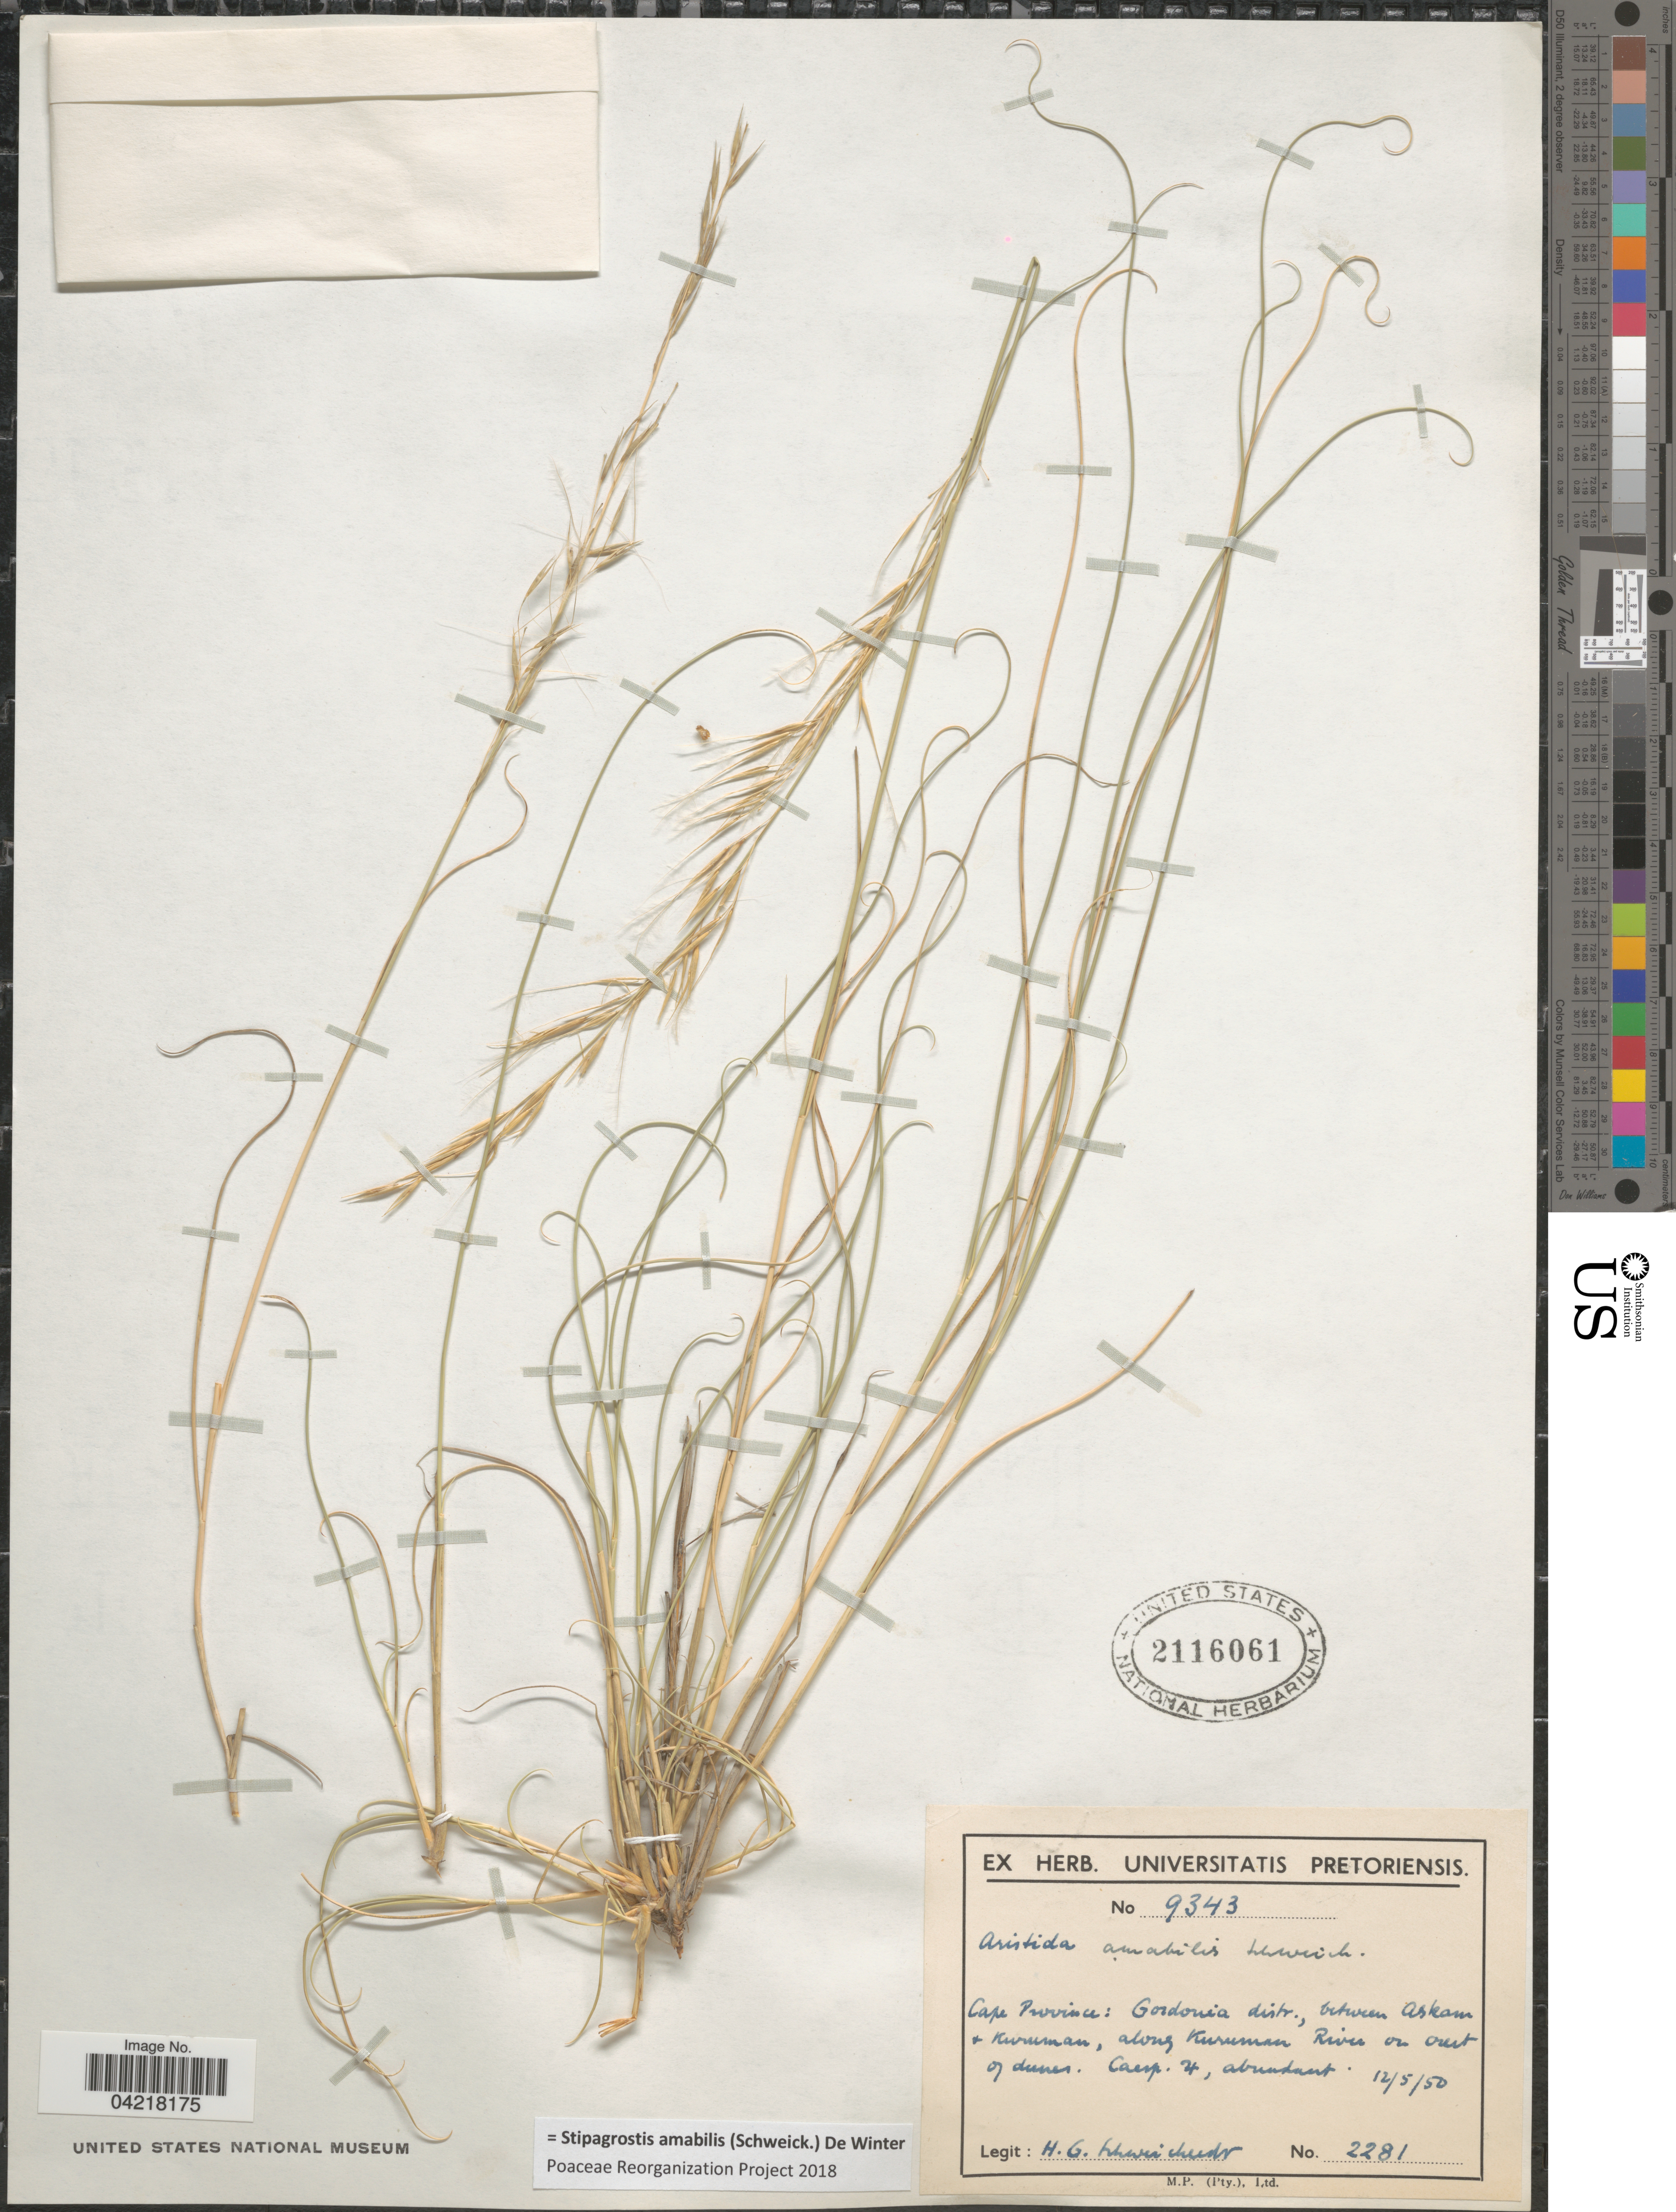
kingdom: Plantae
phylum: Tracheophyta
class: Liliopsida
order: Poales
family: Poaceae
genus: Stipagrostis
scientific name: Stipagrostis amabilis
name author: (Schweick.) De Winter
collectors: H. Schweickerdt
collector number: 2281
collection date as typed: Transcribed d/m/y: 12/5/50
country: South Africa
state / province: Northern Cape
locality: Gordonia distr., between Askam & Kuruman, along Kuruman River on crest of dunes.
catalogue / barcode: US 2116061